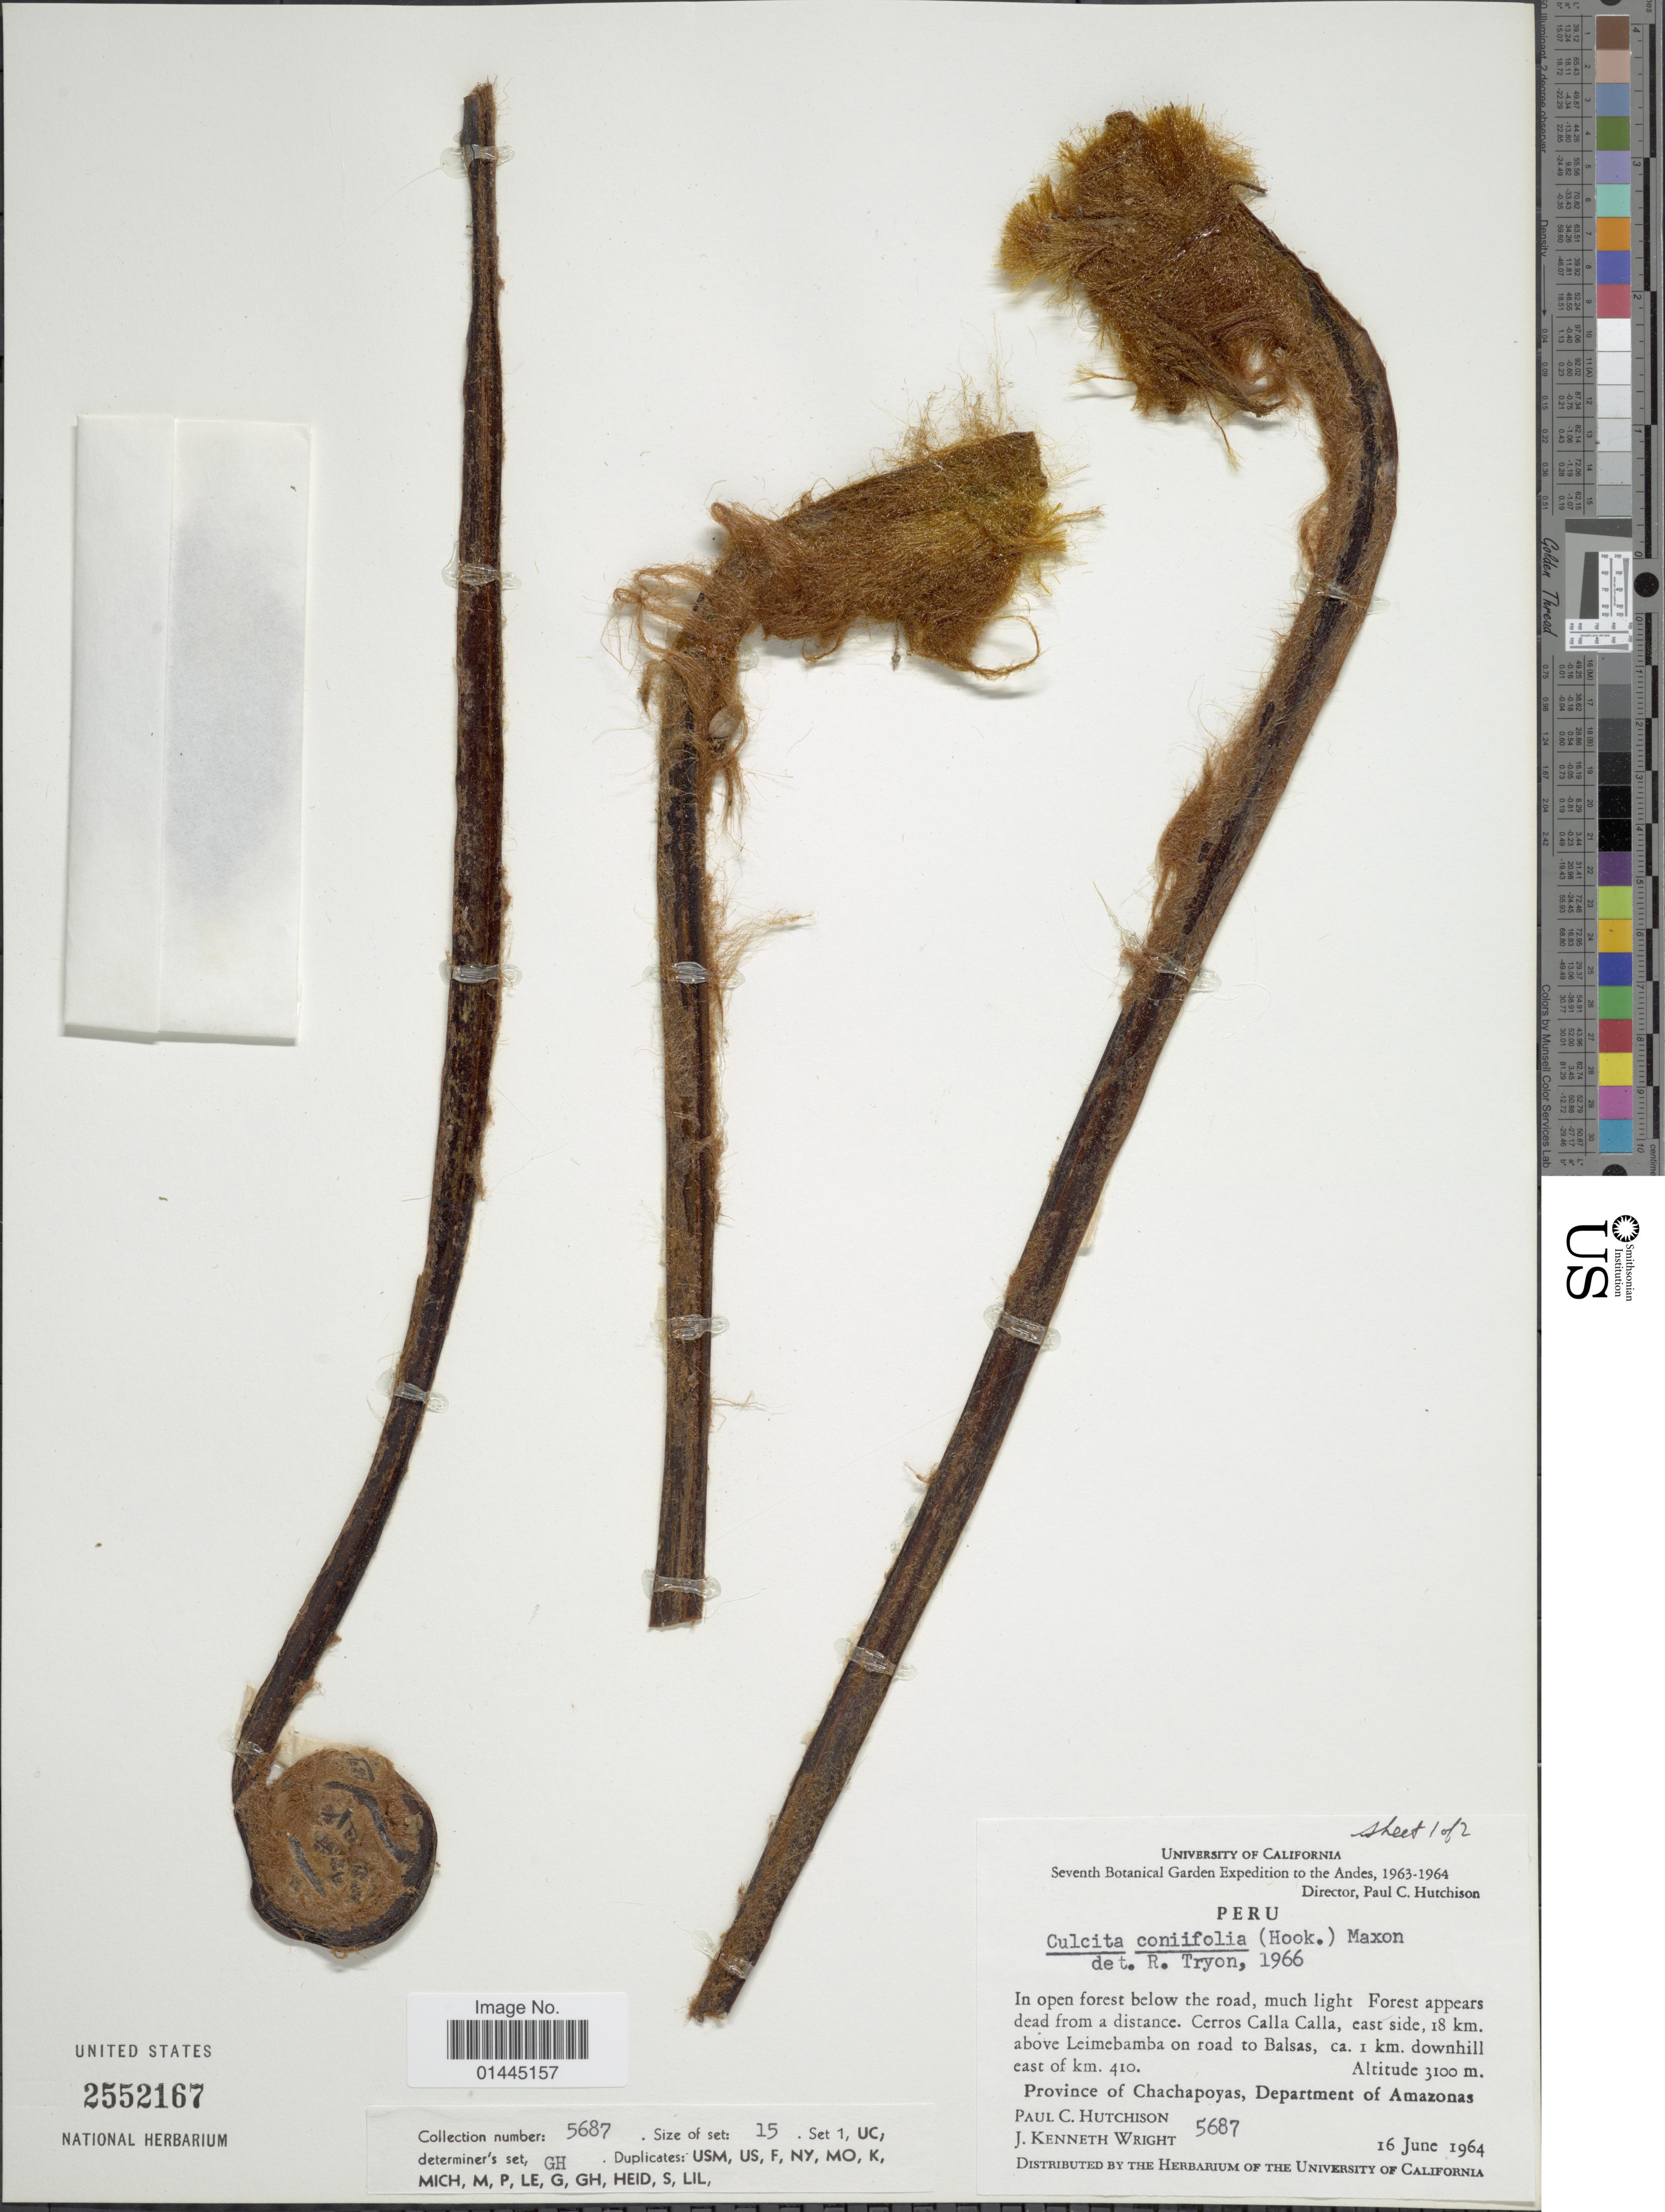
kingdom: Plantae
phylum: Tracheophyta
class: Polypodiopsida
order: Cyatheales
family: Culcitaceae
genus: Culcita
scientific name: Culcita coniifolia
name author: (Hook.) Maxon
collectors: P. C. Hutchison & J. K. Wright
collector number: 5687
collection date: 1964-06-16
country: Peru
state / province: Amazonas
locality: In open forest below the road, Cerros Calla Calla, east side, 18 km. above Leimebamba on road to Balsas, ca. 1 km. downhill east of km. 410, Provincia of Chachapoyas.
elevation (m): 3100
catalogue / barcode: US 2552167